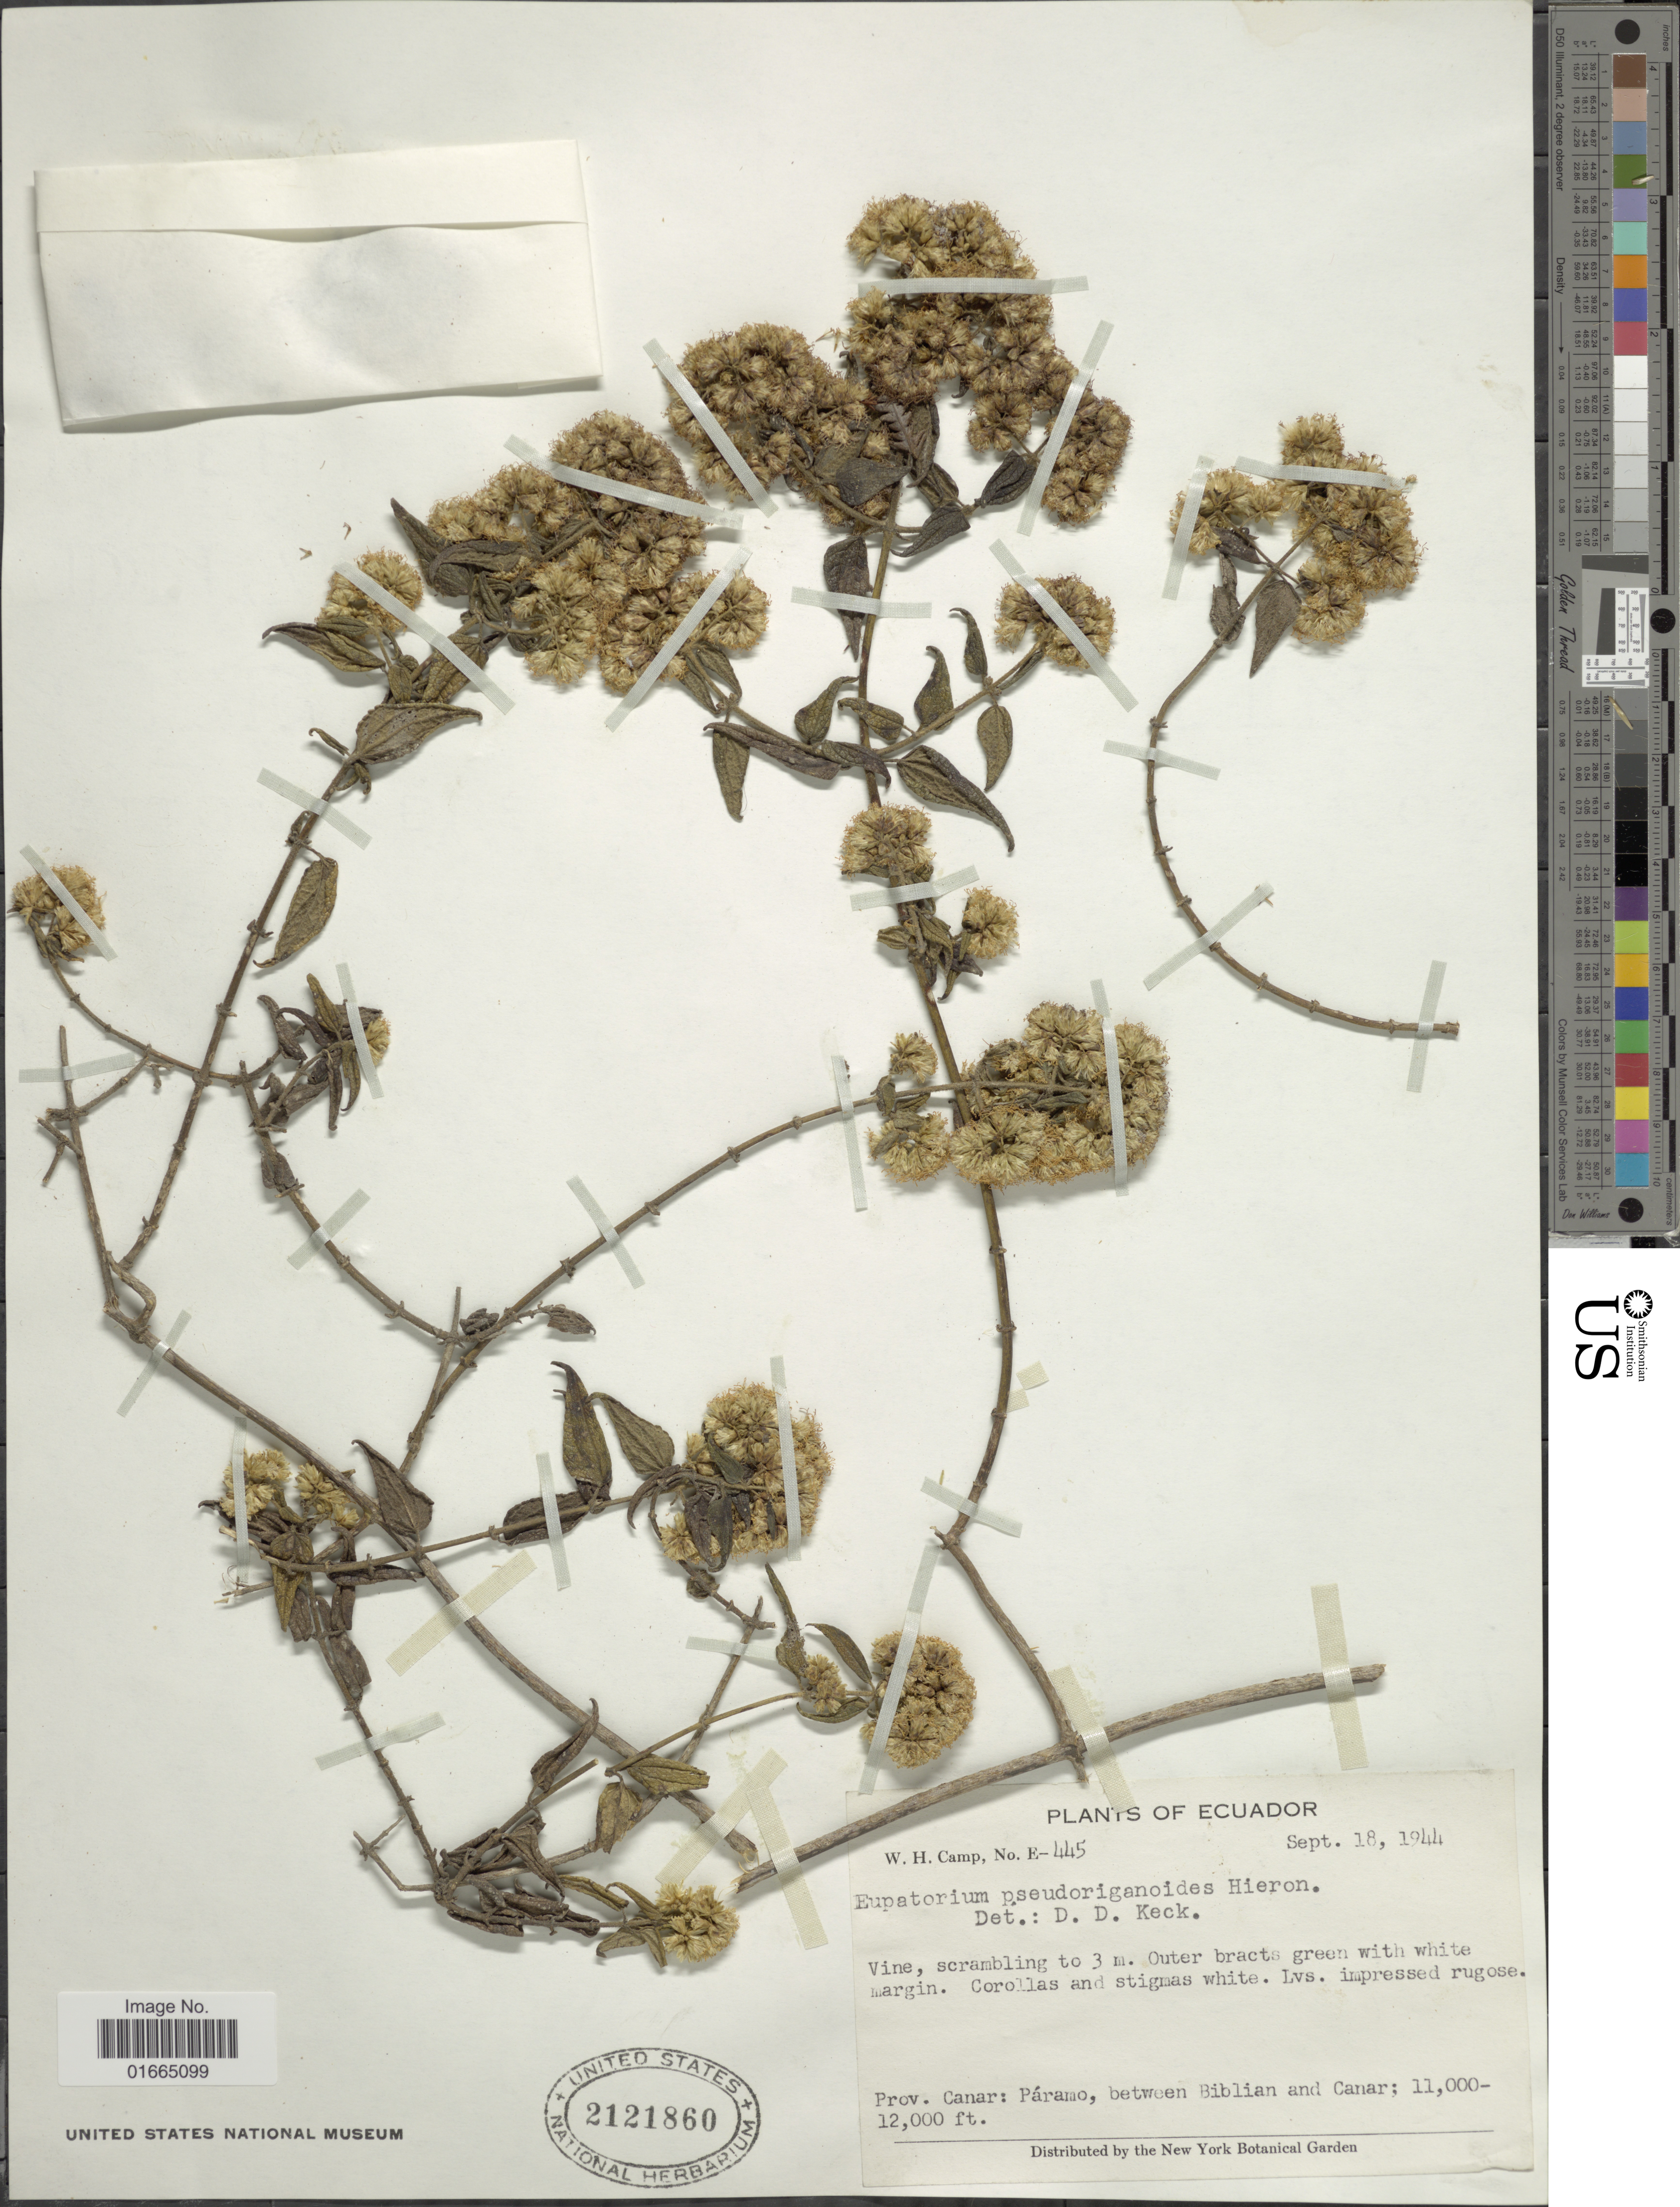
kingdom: Plantae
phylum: Tracheophyta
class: Magnoliopsida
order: Asterales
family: Asteraceae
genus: Cronquistianthus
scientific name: Cronquistianthus pseudoriganoides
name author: (Hieron.) R.M. King & H. Rob.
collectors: W. H. Camp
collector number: E-445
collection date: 1944-09-18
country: Ecuador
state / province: Cañar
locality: Prov. Canar: Páramo, between Biblian and Canar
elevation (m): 3353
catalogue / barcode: US 2121860